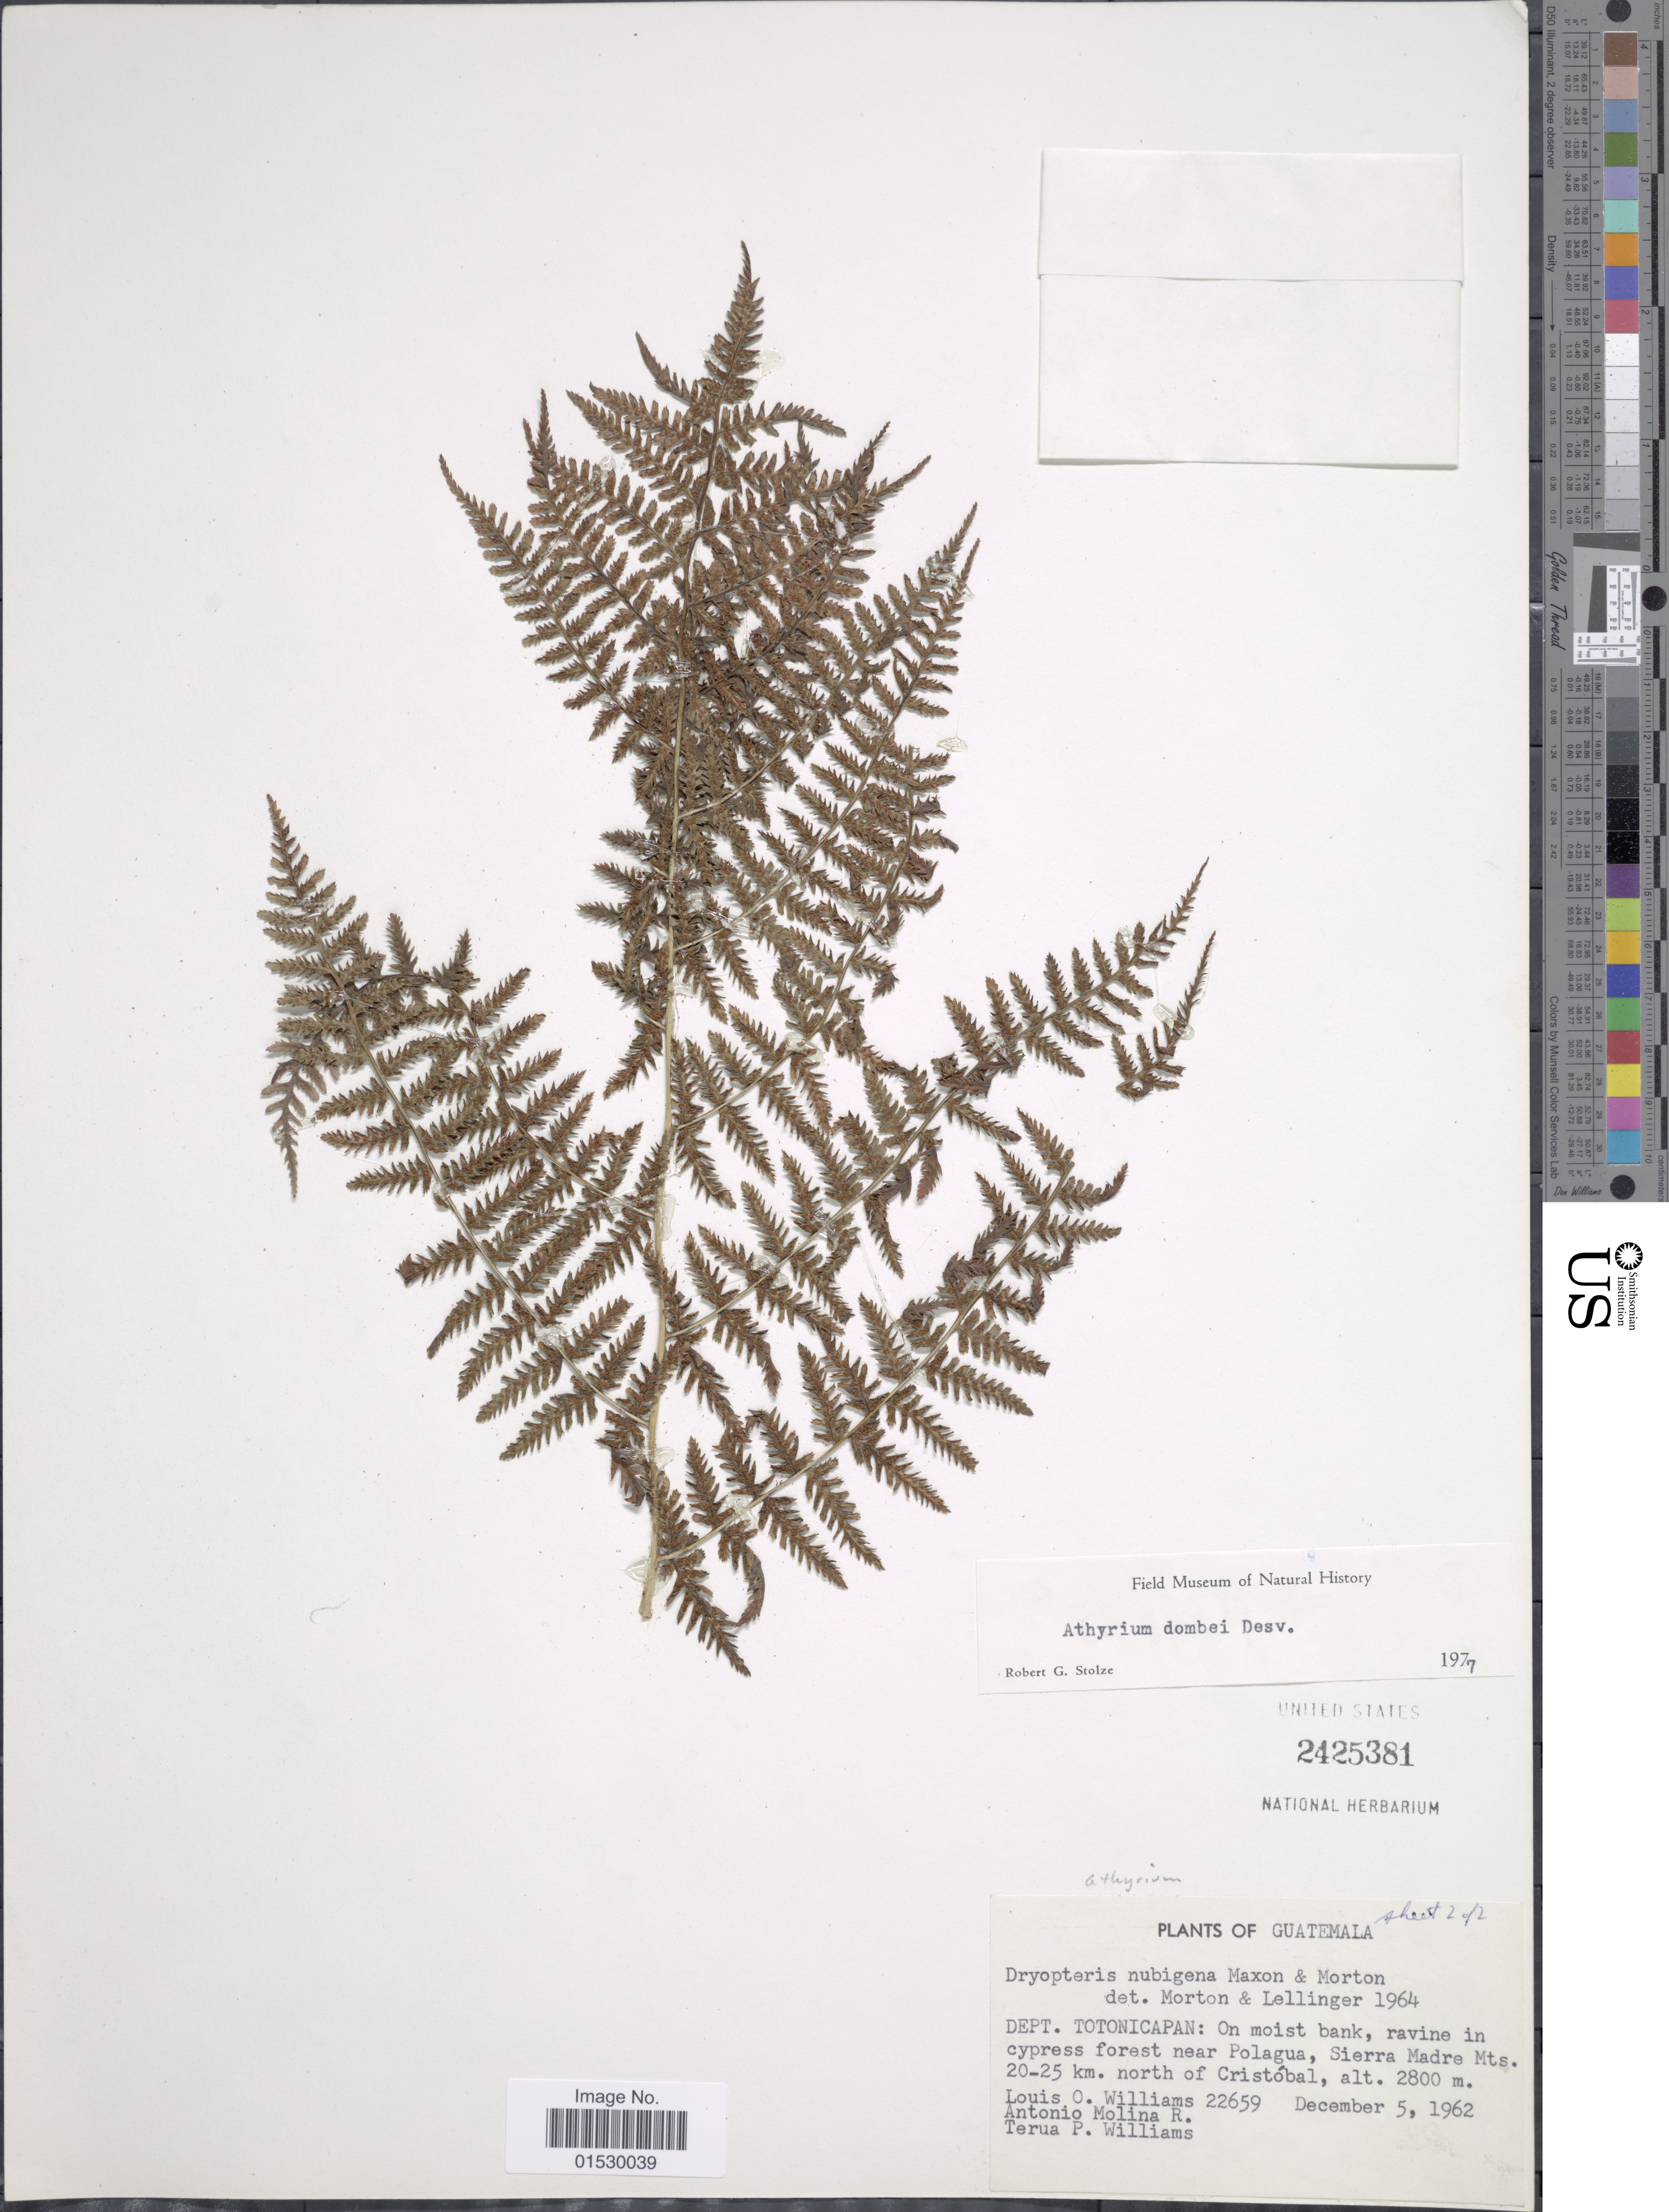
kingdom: Plantae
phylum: Tracheophyta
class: Polypodiopsida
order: Polypodiales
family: Athyriaceae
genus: Athyrium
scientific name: Athyrium dombei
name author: (Desv.) C. Chr.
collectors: L. O. Williams, A. Molina R. & T. P. Williams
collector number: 22659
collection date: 1962-12-05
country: Guatemala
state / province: Totonicapan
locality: On moist bank, ravine in cypress forest near Polagua, Sierra Madre Mts. 20-25 km. north of Cristobal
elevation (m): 2800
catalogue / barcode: US 2425381